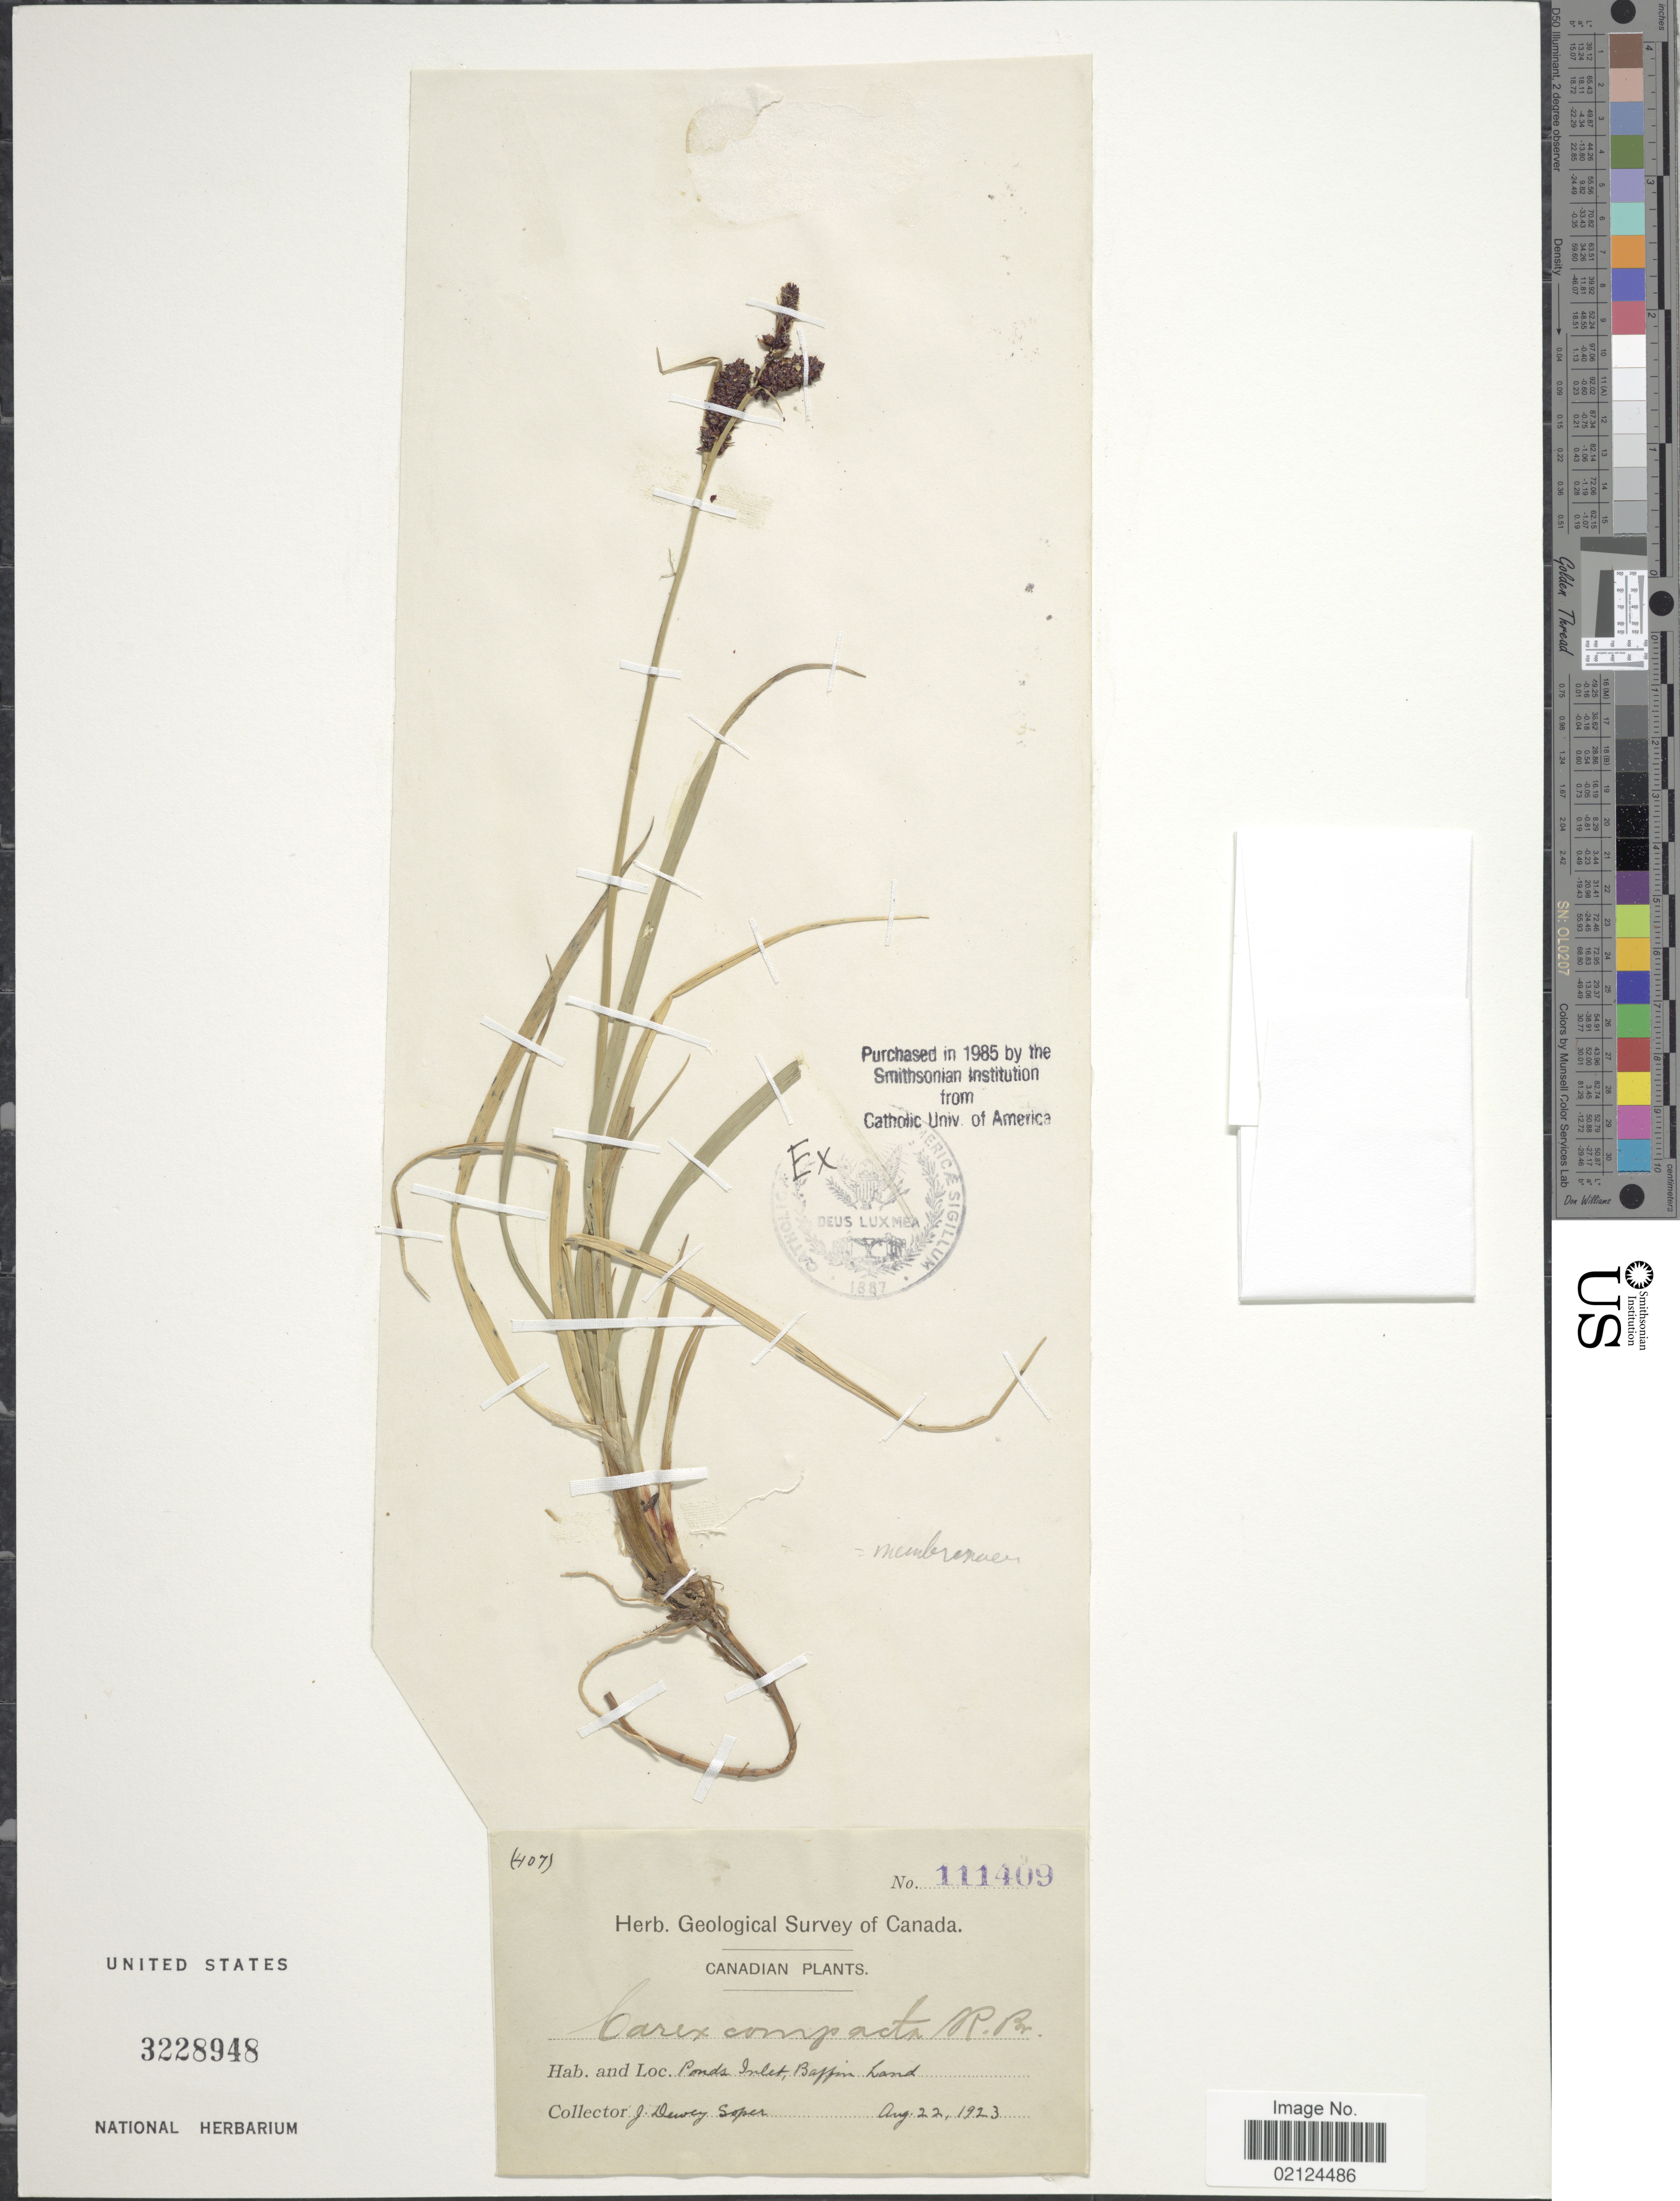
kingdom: Plantae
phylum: Tracheophyta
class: Liliopsida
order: Poales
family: Cyperaceae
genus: Carex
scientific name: Carex membranacea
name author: Hook.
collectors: J. Soper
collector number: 111409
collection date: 1923-08-22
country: Canada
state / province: Nunavut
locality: Ponds Inlet, Baffin Land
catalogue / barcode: US 3228948